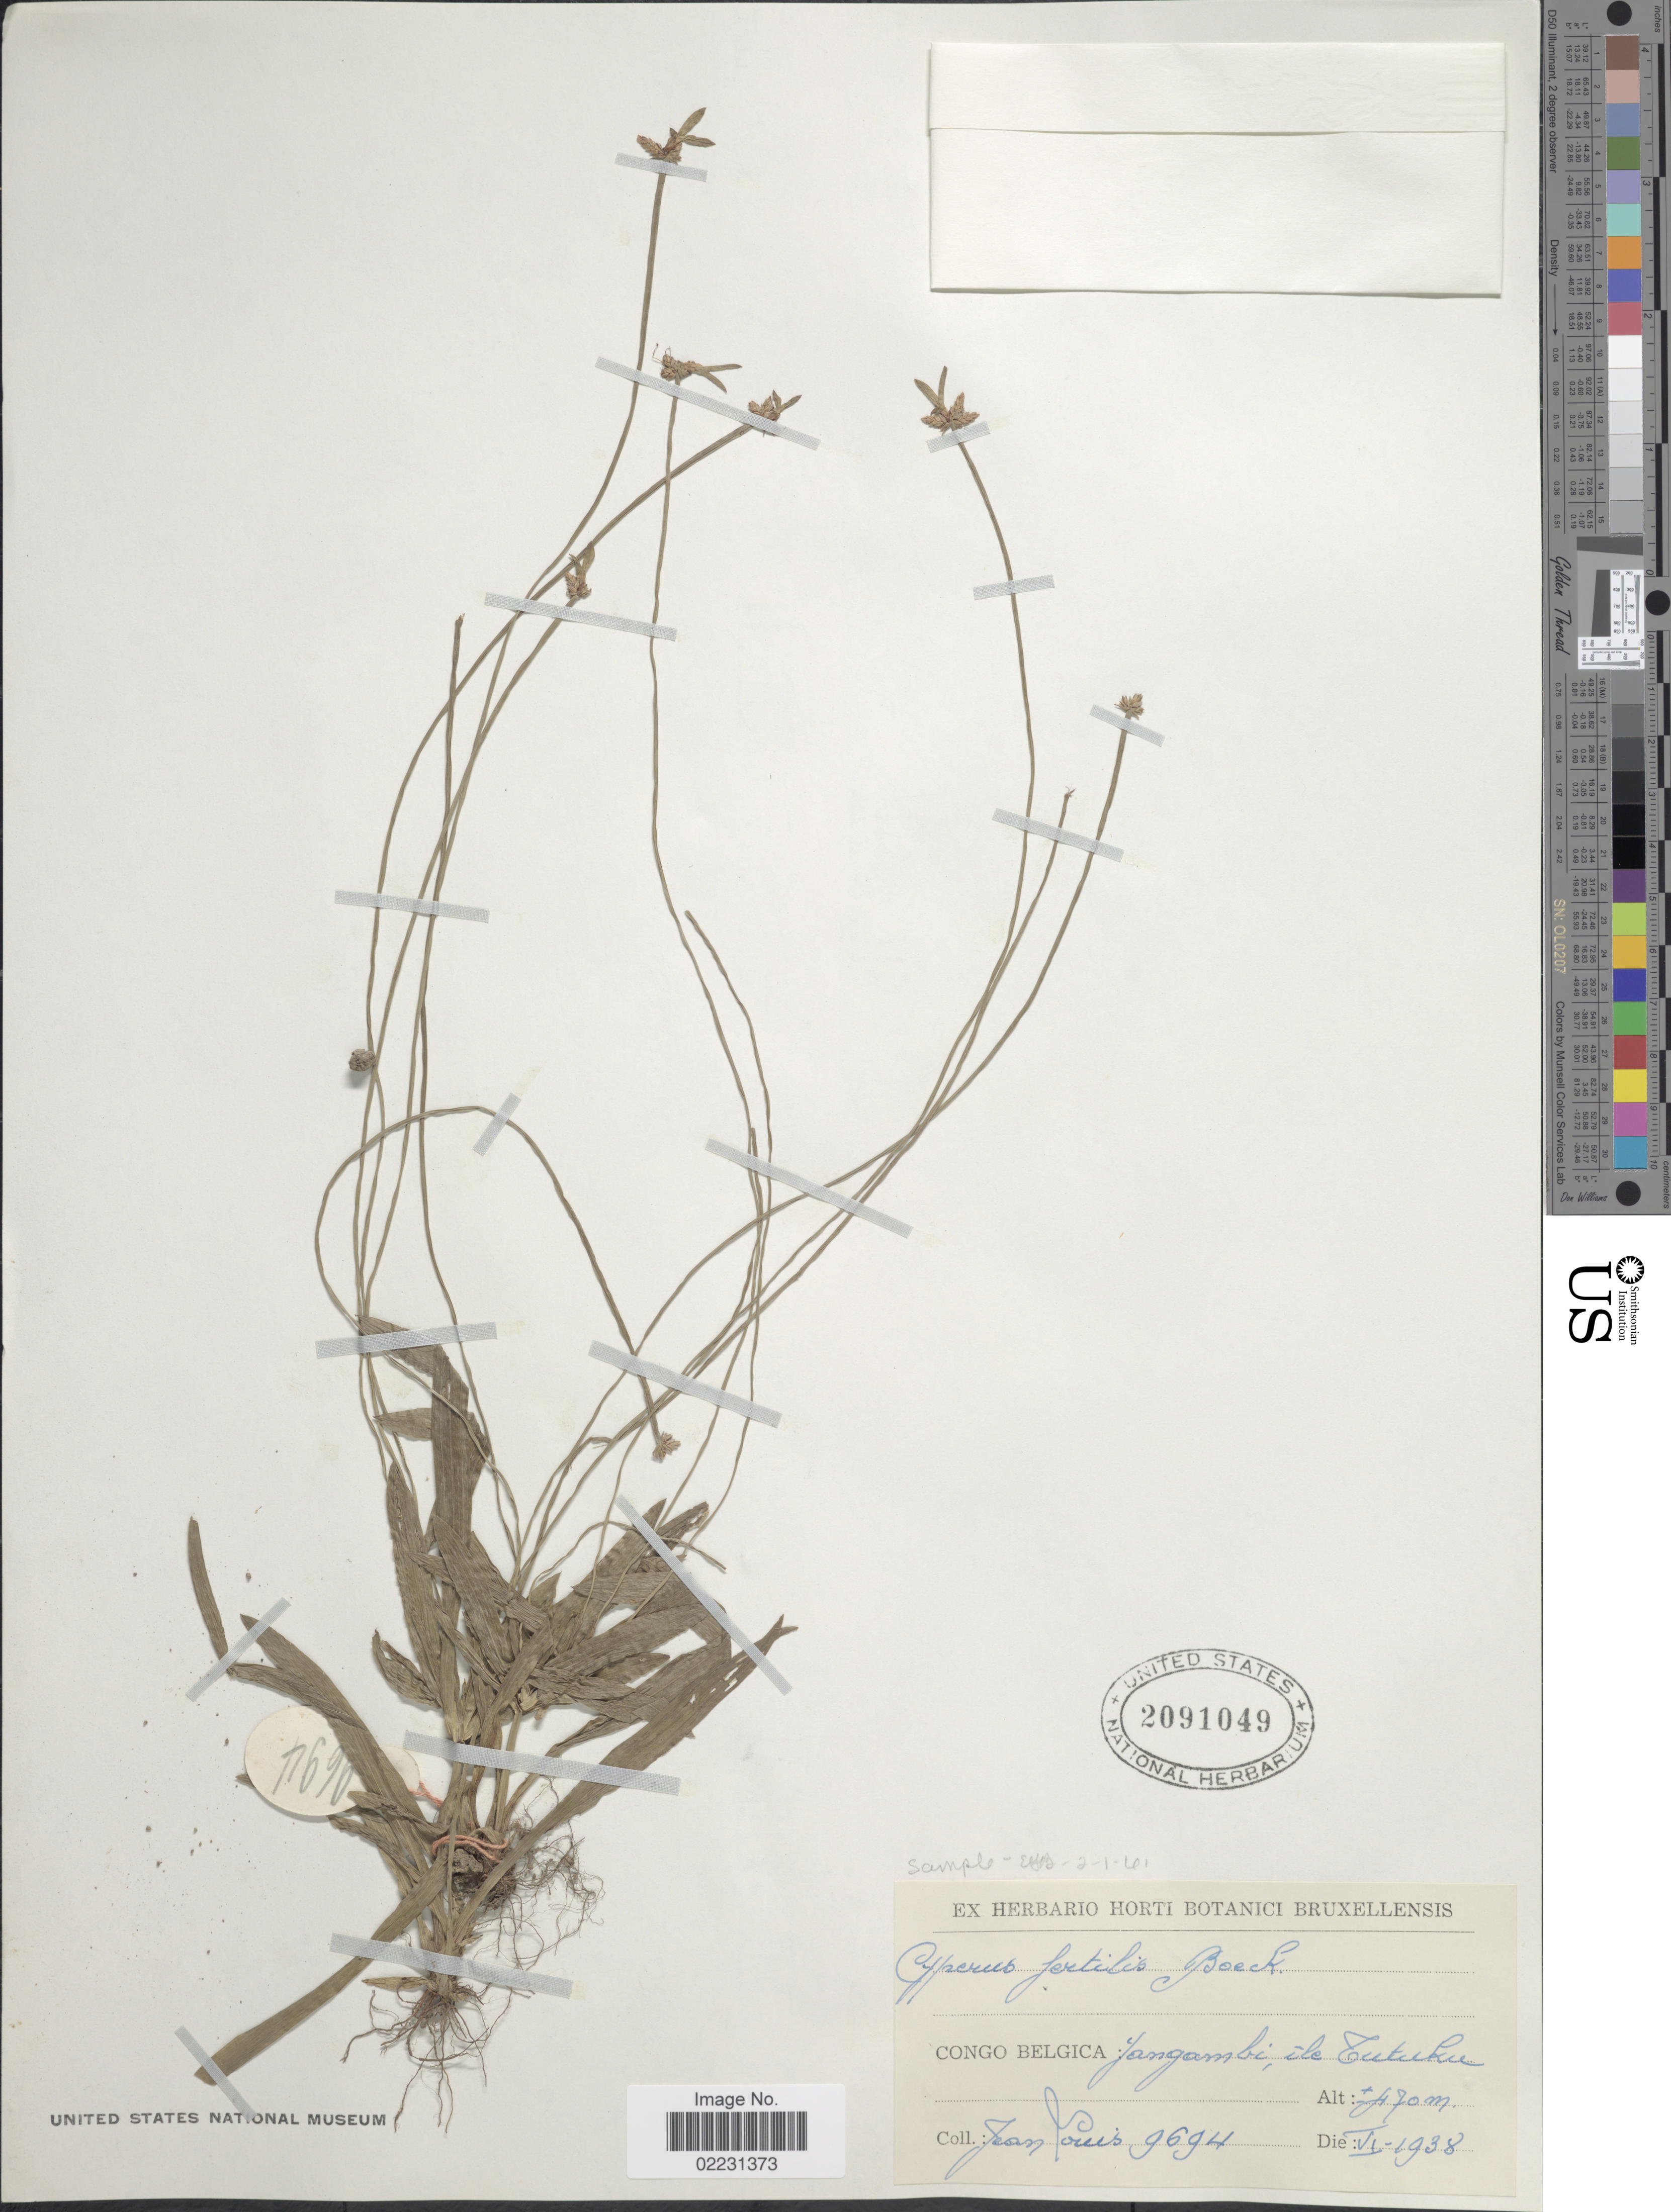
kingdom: Plantae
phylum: Tracheophyta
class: Liliopsida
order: Poales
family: Cyperaceae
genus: Cyperus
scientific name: Cyperus fertilis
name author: Boeckeler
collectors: J. Louis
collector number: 9694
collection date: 1938-06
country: Congo, Democratic Republic of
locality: Congo Belge: Yangambi, ile Tutuku.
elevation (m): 470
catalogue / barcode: US 2091049